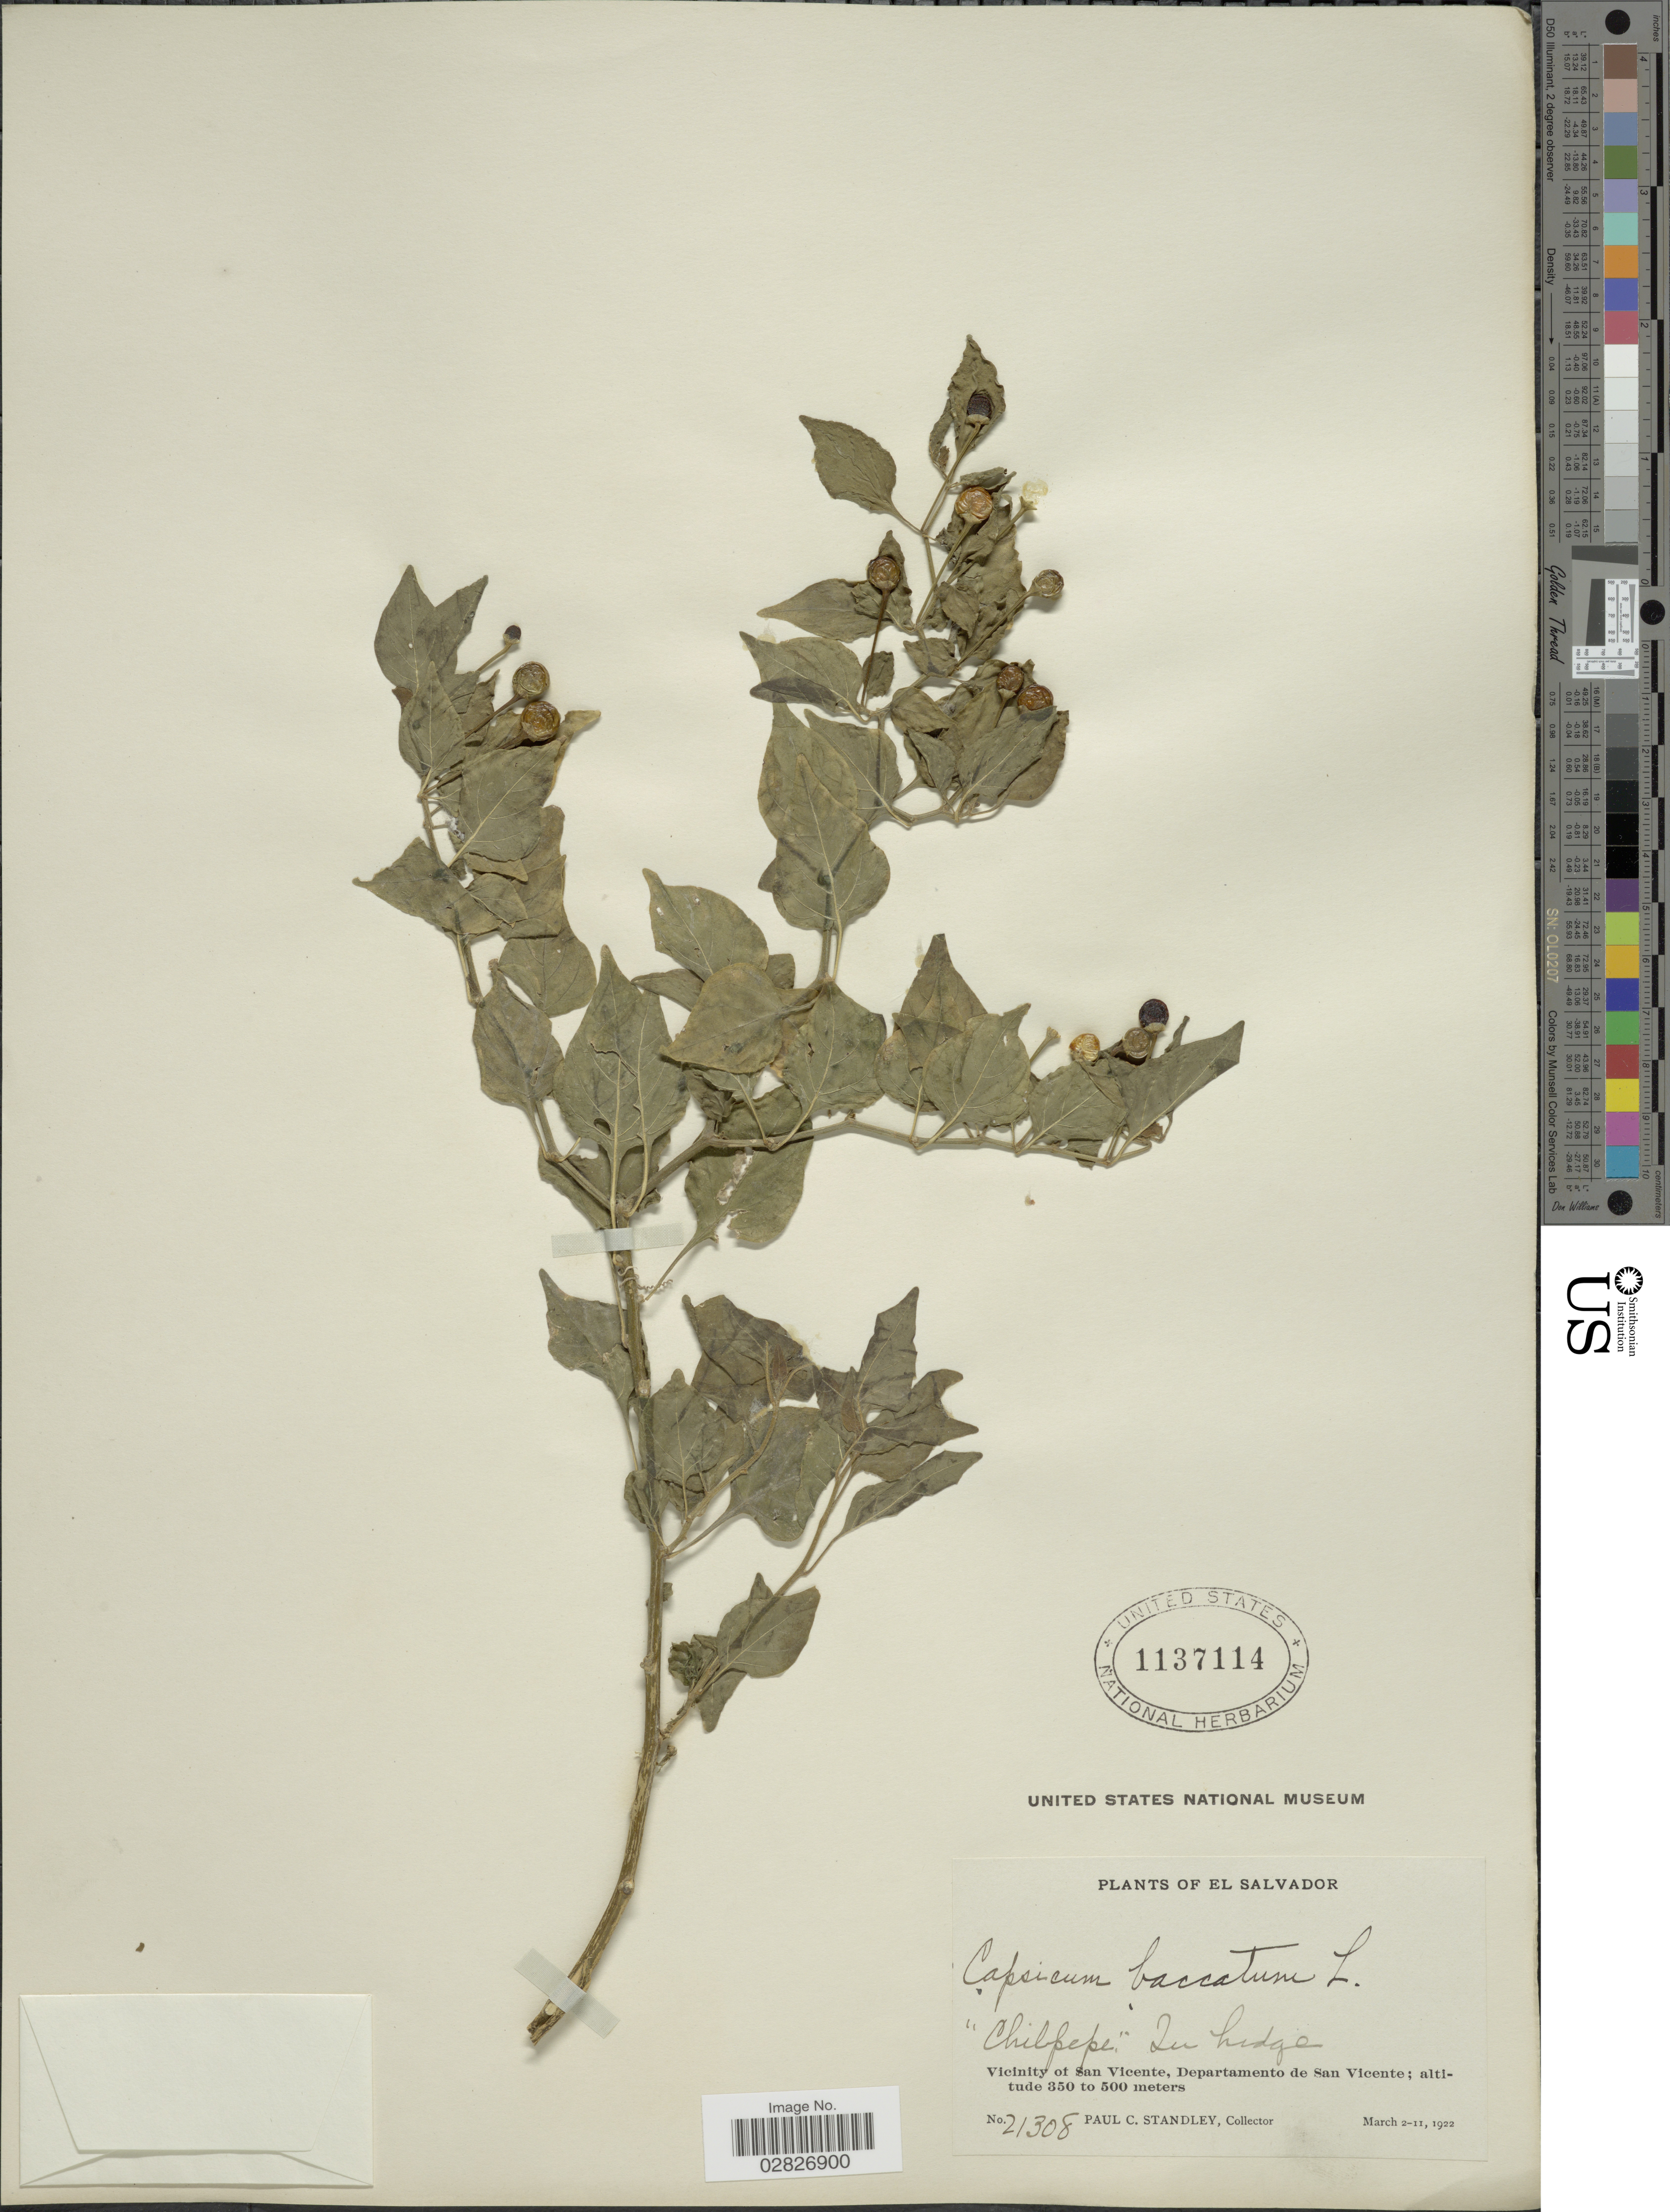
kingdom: Plantae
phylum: Tracheophyta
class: Magnoliopsida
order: Solanales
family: Solanaceae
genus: Capsicum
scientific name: Capsicum baccatum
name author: L.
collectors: P. C. Standley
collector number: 21308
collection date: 1922-03-02/1922-03-11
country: El Salvador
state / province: San Vincente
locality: Vicinity of San Vicente, Departamento de San Vicente.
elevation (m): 350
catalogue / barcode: US 1137114